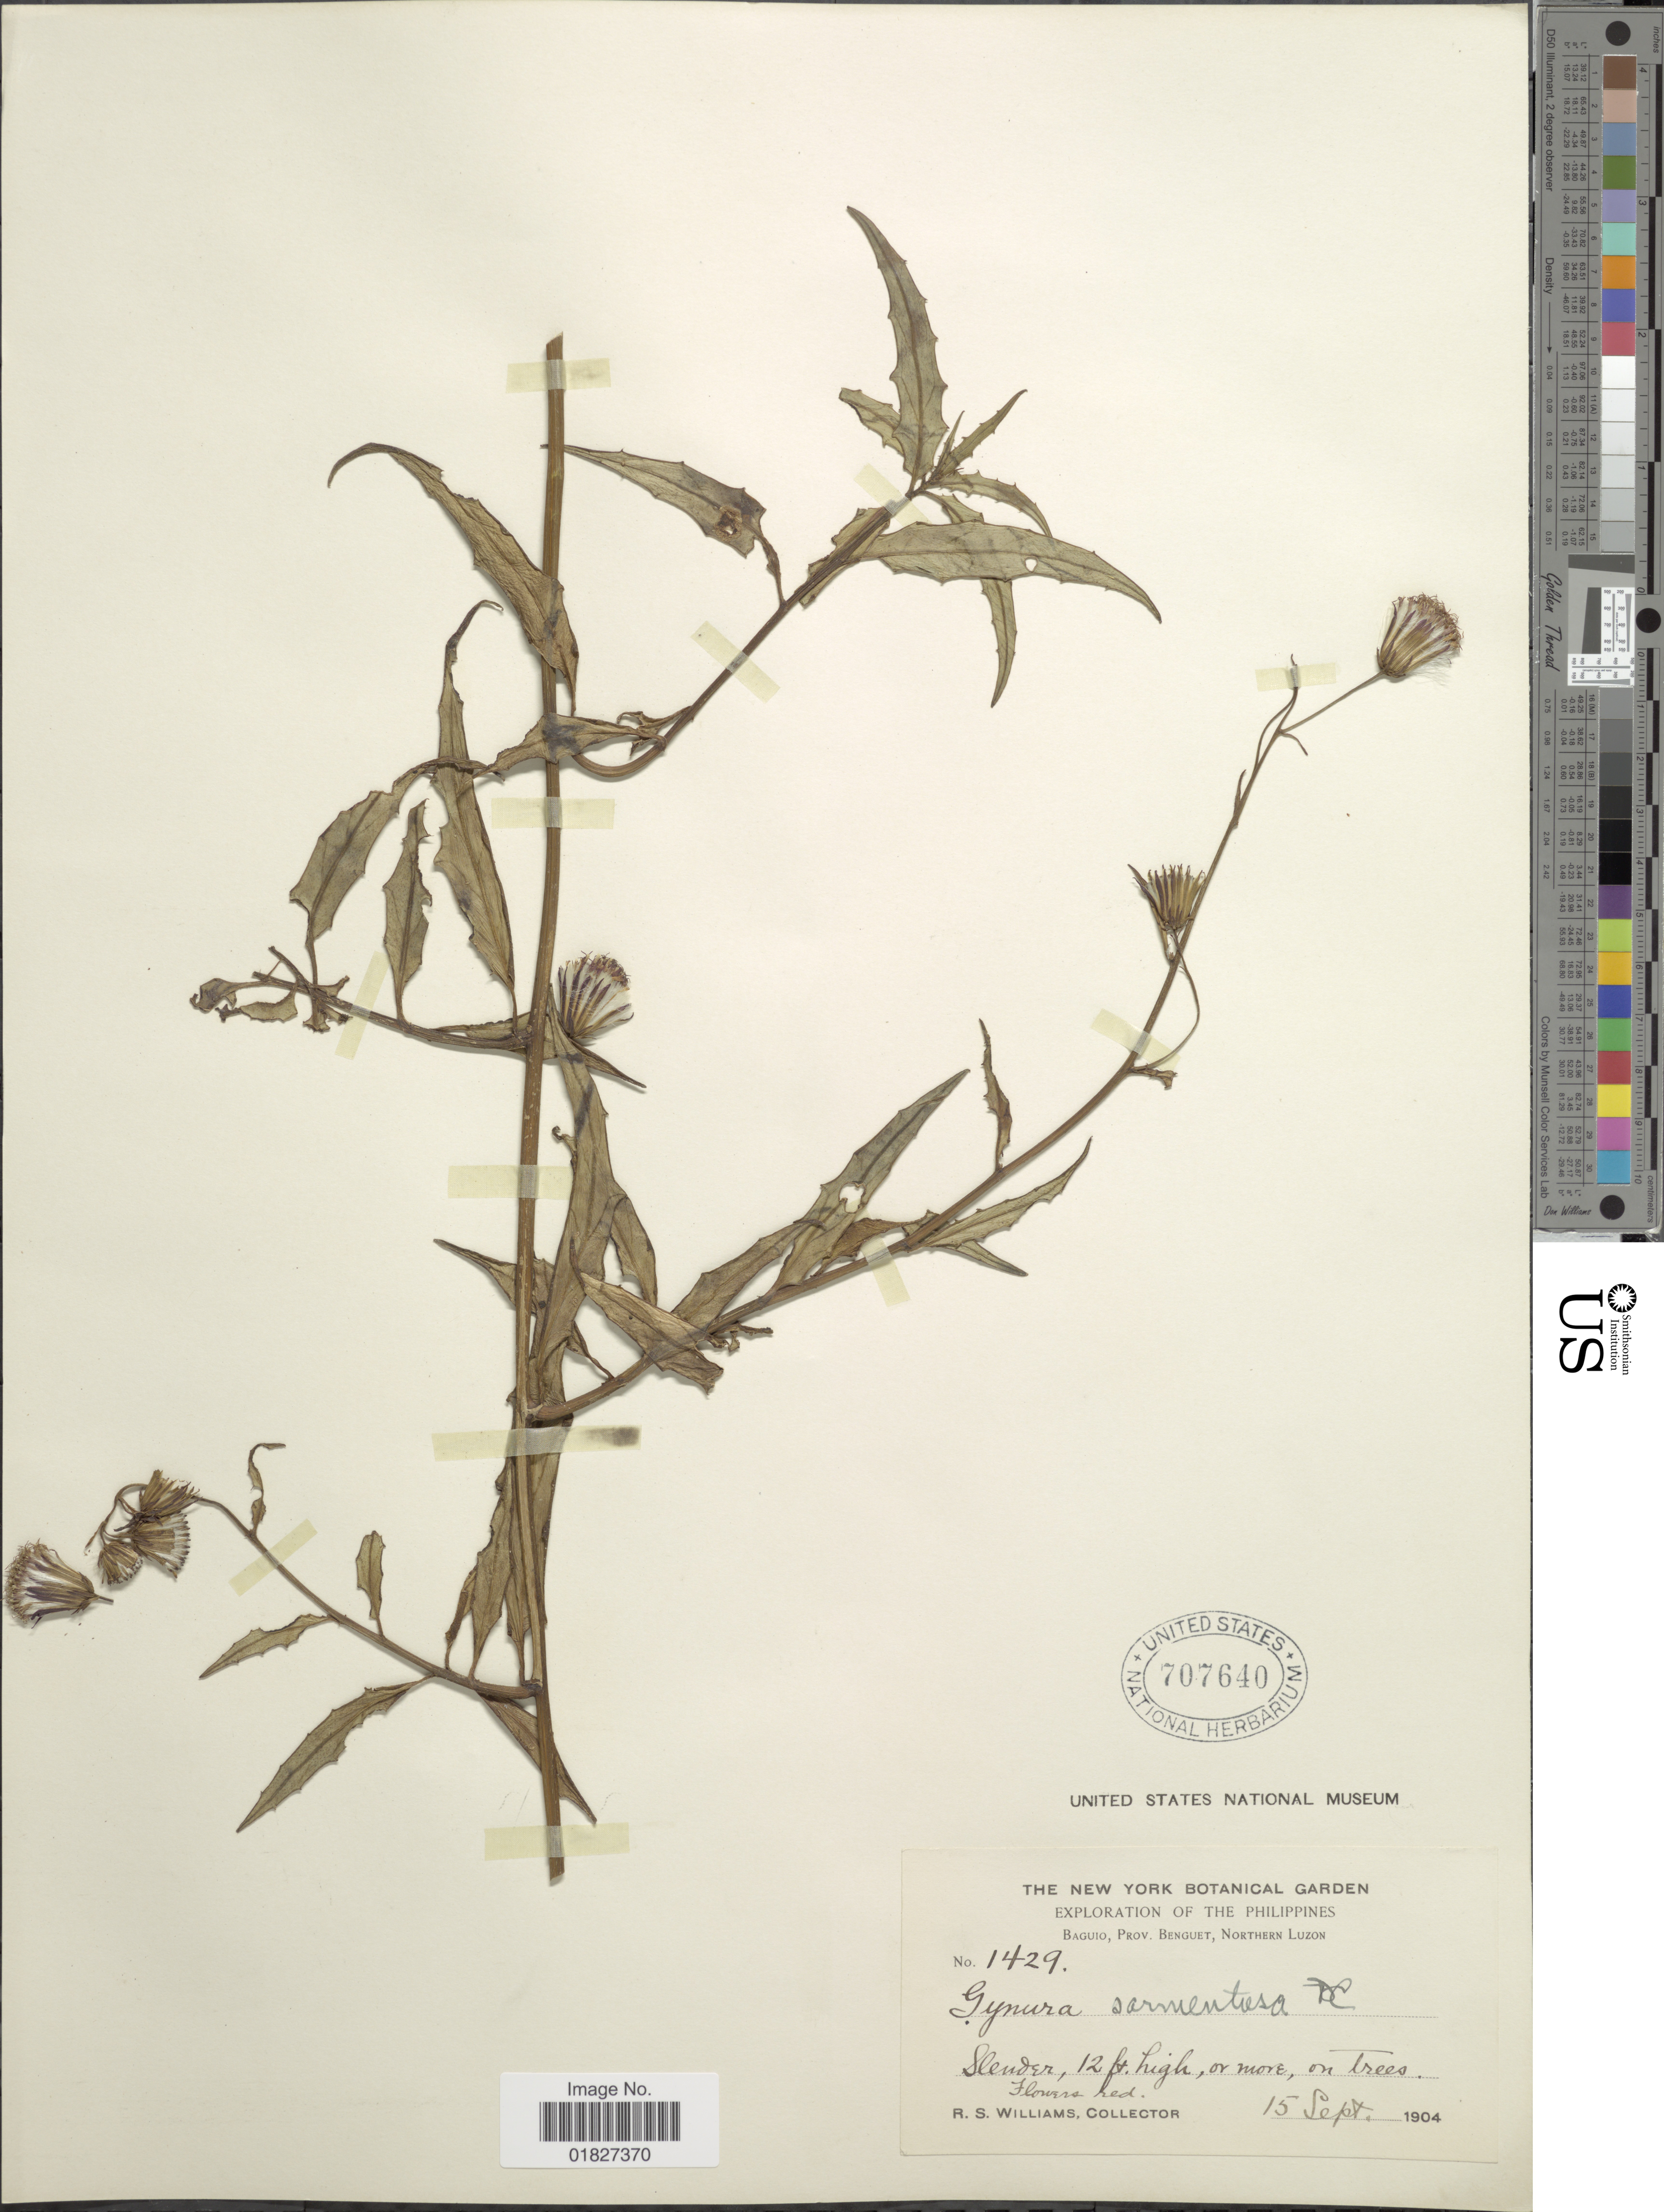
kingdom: Plantae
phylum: Tracheophyta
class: Magnoliopsida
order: Asterales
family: Asteraceae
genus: Gynura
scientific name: Gynura procumbens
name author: (Lour.) Merr.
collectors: R. S. Williams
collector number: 1429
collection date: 1904-09-15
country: Philippines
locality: Baguio, Prov. Benguet, Northern Luzon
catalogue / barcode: US 707640